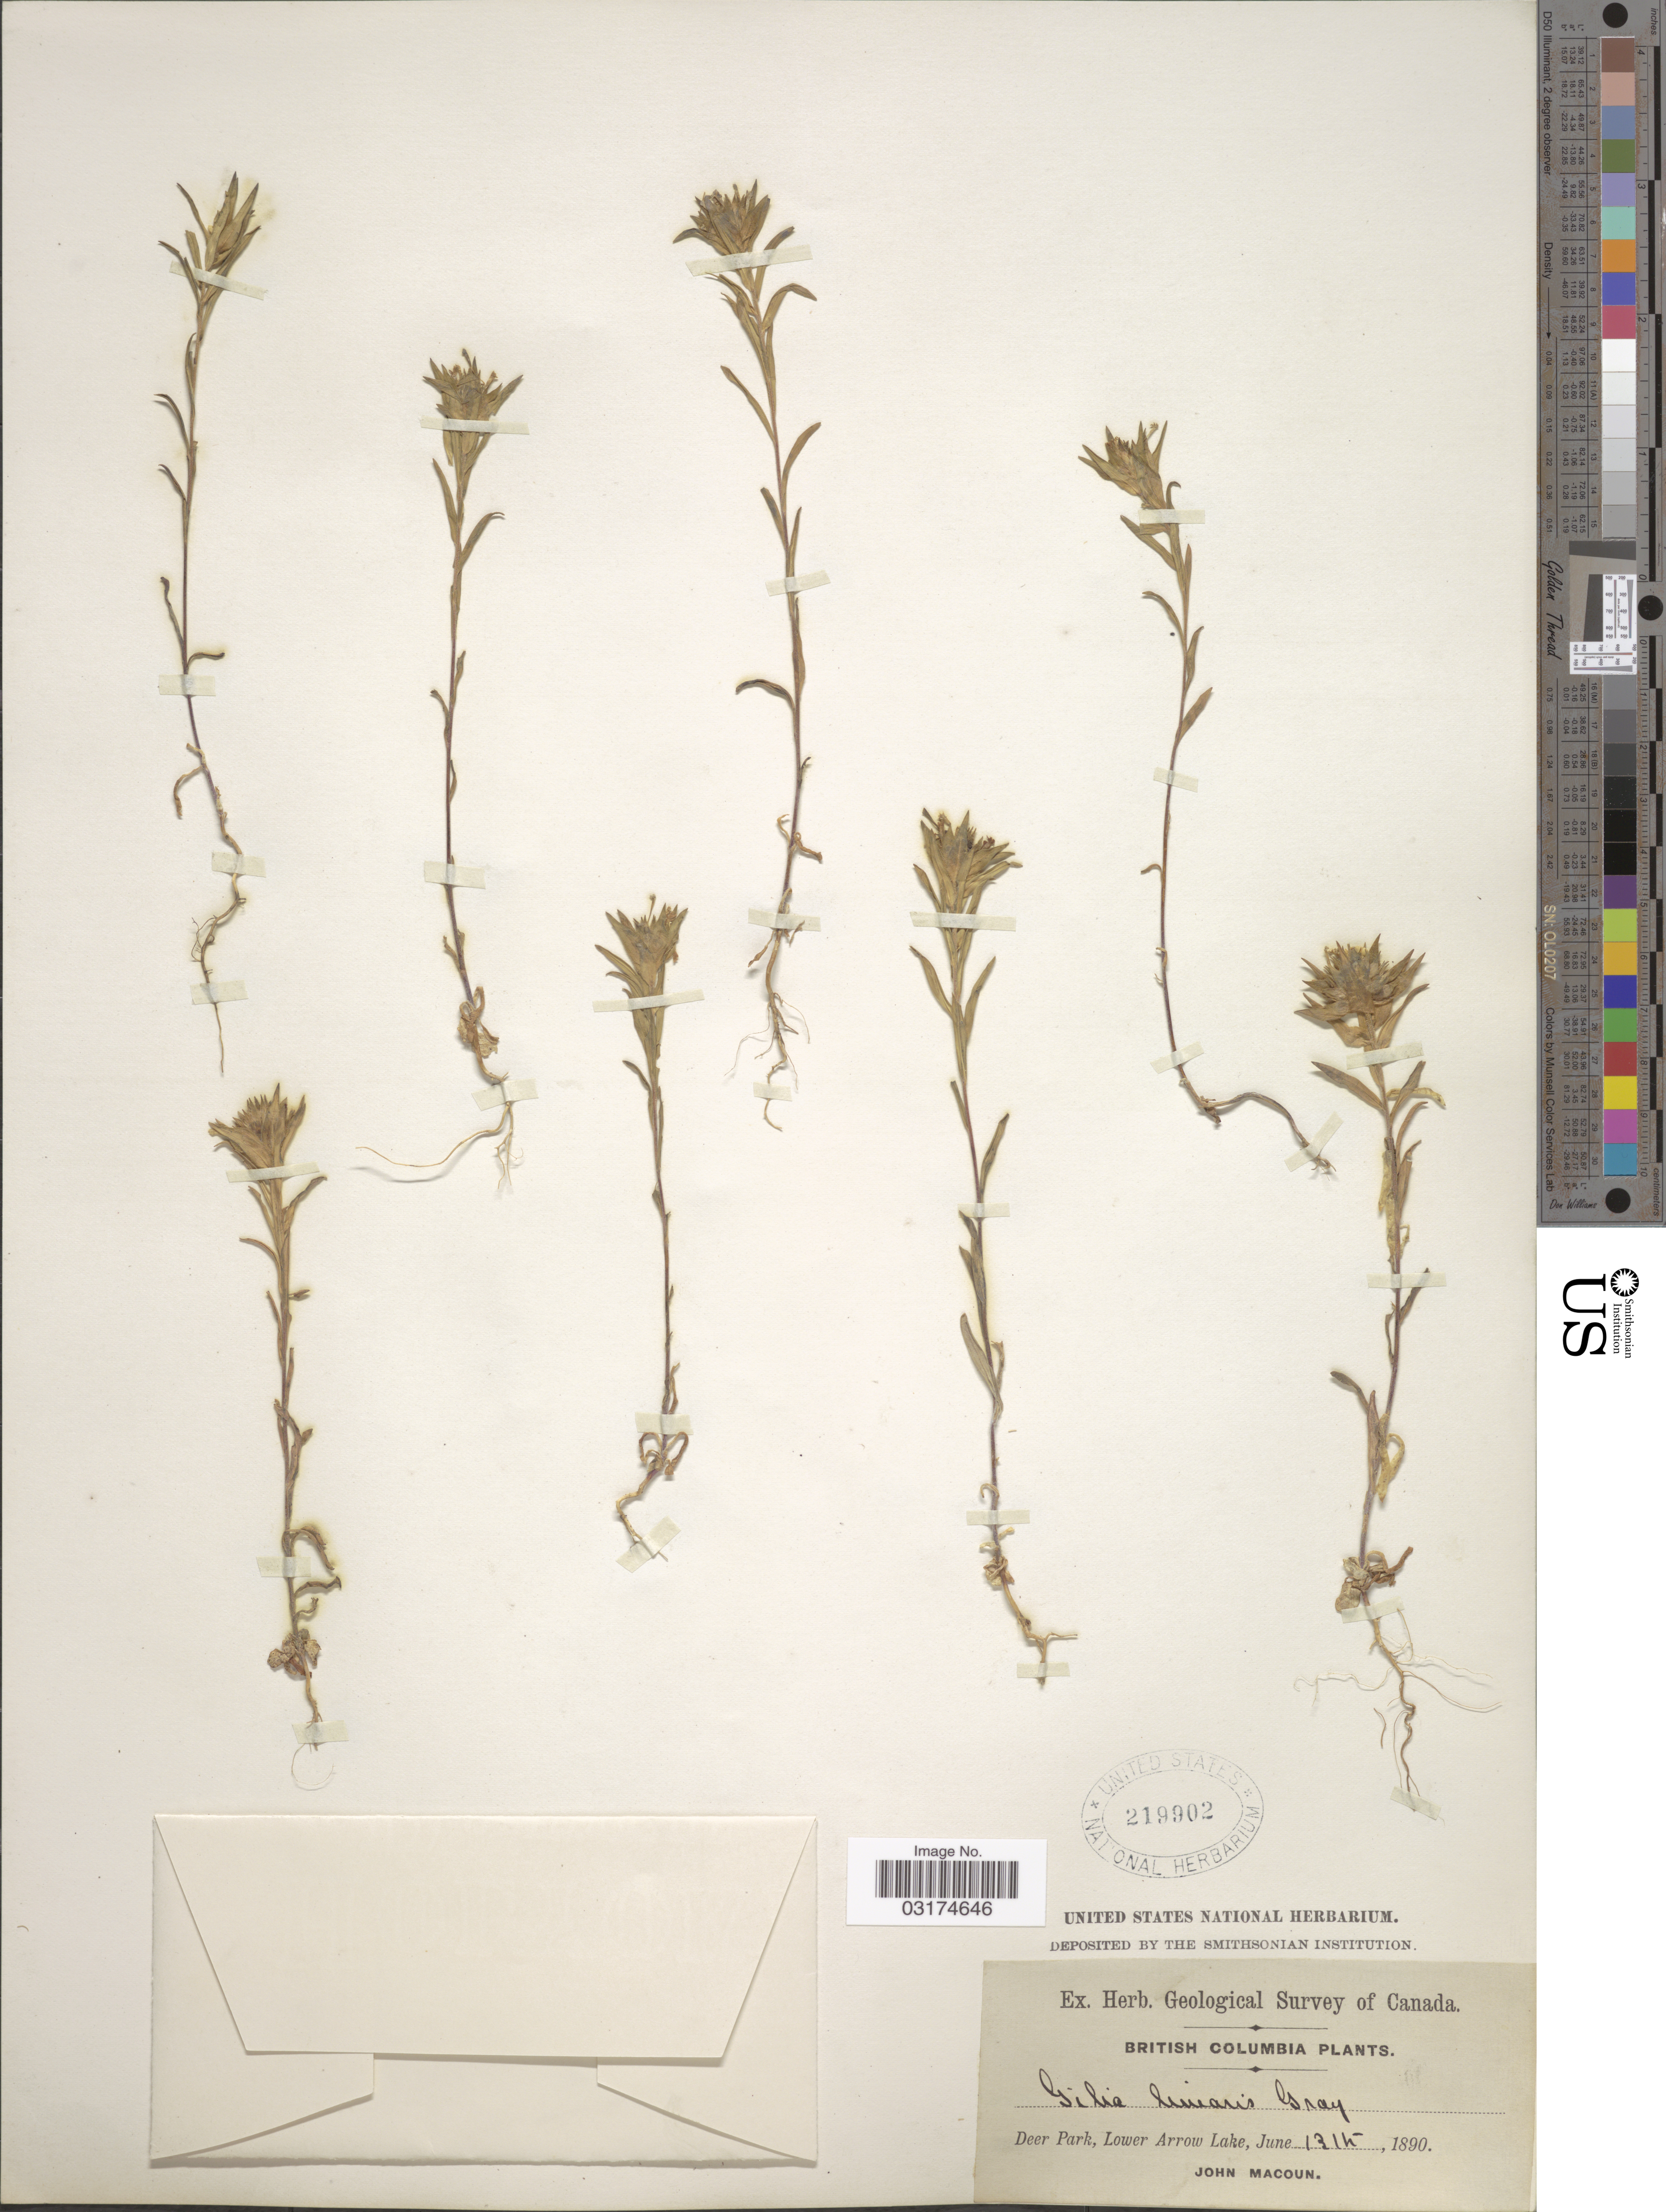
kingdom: Plantae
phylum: Tracheophyta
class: Magnoliopsida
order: Ericales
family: Polemoniaceae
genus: Collomia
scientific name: Collomia linearis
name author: Nutt.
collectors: J. Macoun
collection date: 1890-06-13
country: Canada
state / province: British Columbia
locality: Deer Park, Lower Arrow Lake.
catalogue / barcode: US 219902